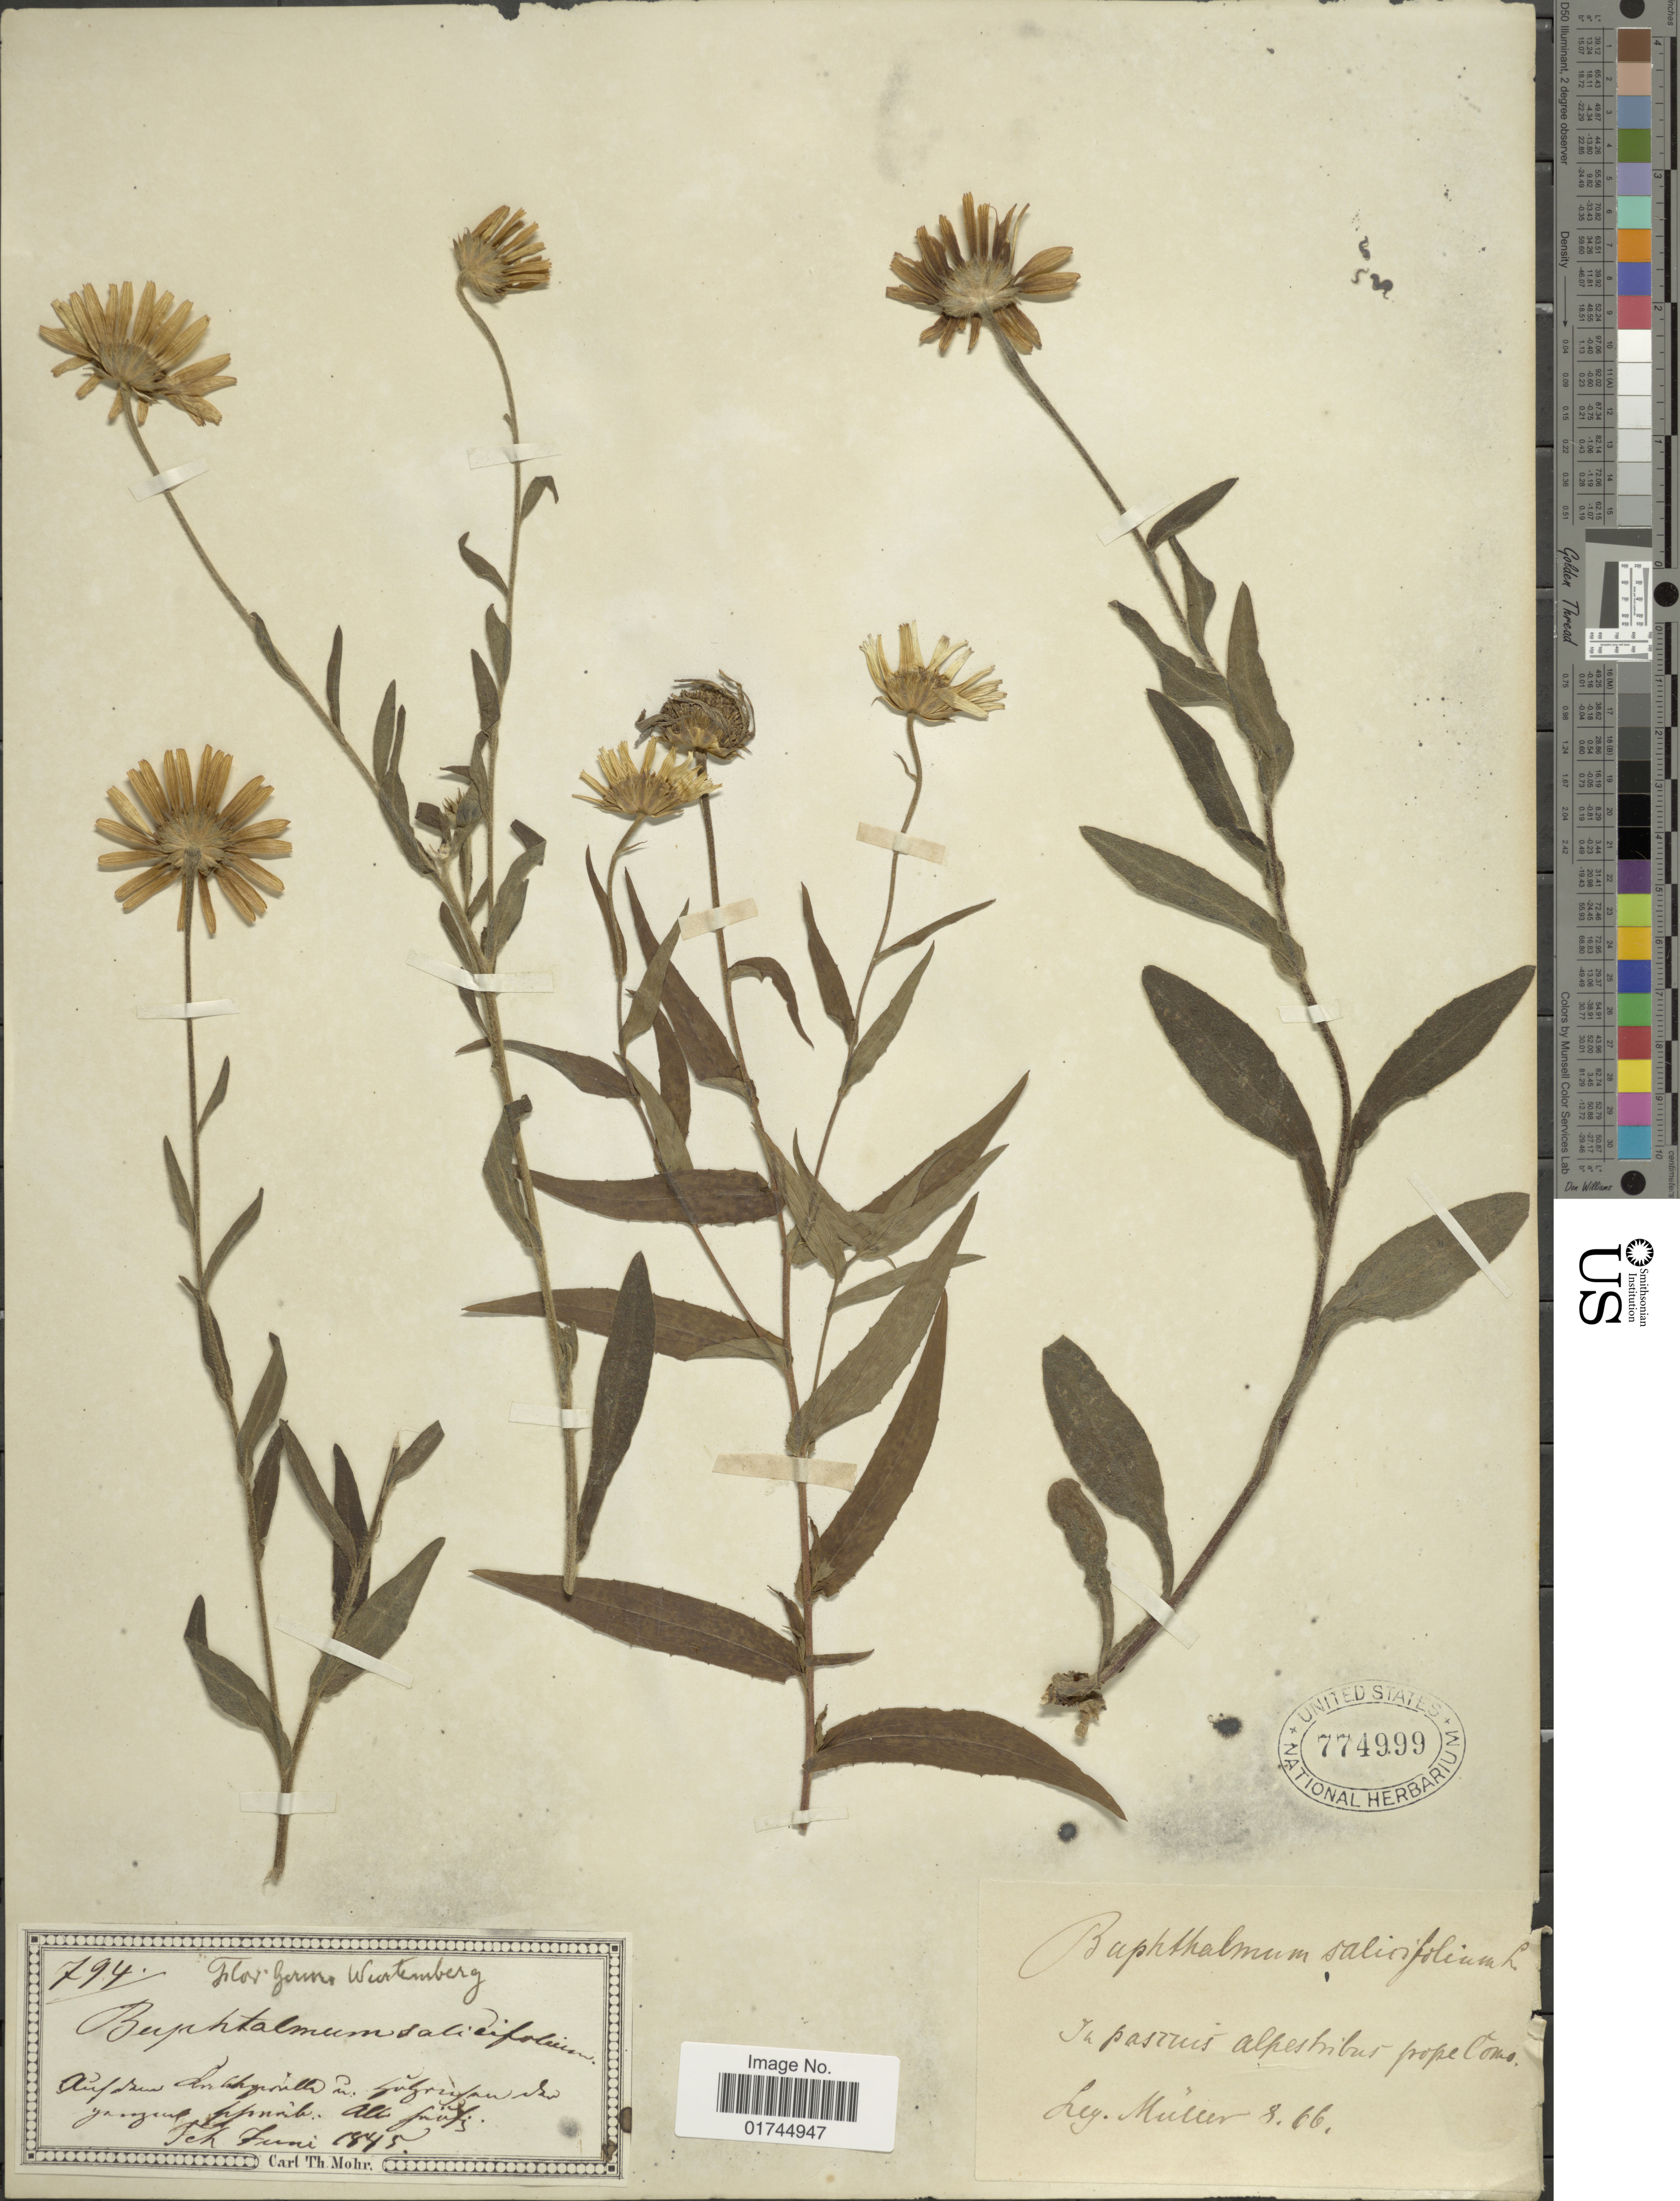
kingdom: Plantae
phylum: Tracheophyta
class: Magnoliopsida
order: Asterales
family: Asteraceae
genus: Buphthalmum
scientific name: Buphthalmum salicifolium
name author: L.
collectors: -- Müller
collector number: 794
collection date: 1845-02/1945-06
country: Italy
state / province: Lombardy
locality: In pascuis alpeslinbus prope Como. [interpreted]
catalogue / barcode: US 774999